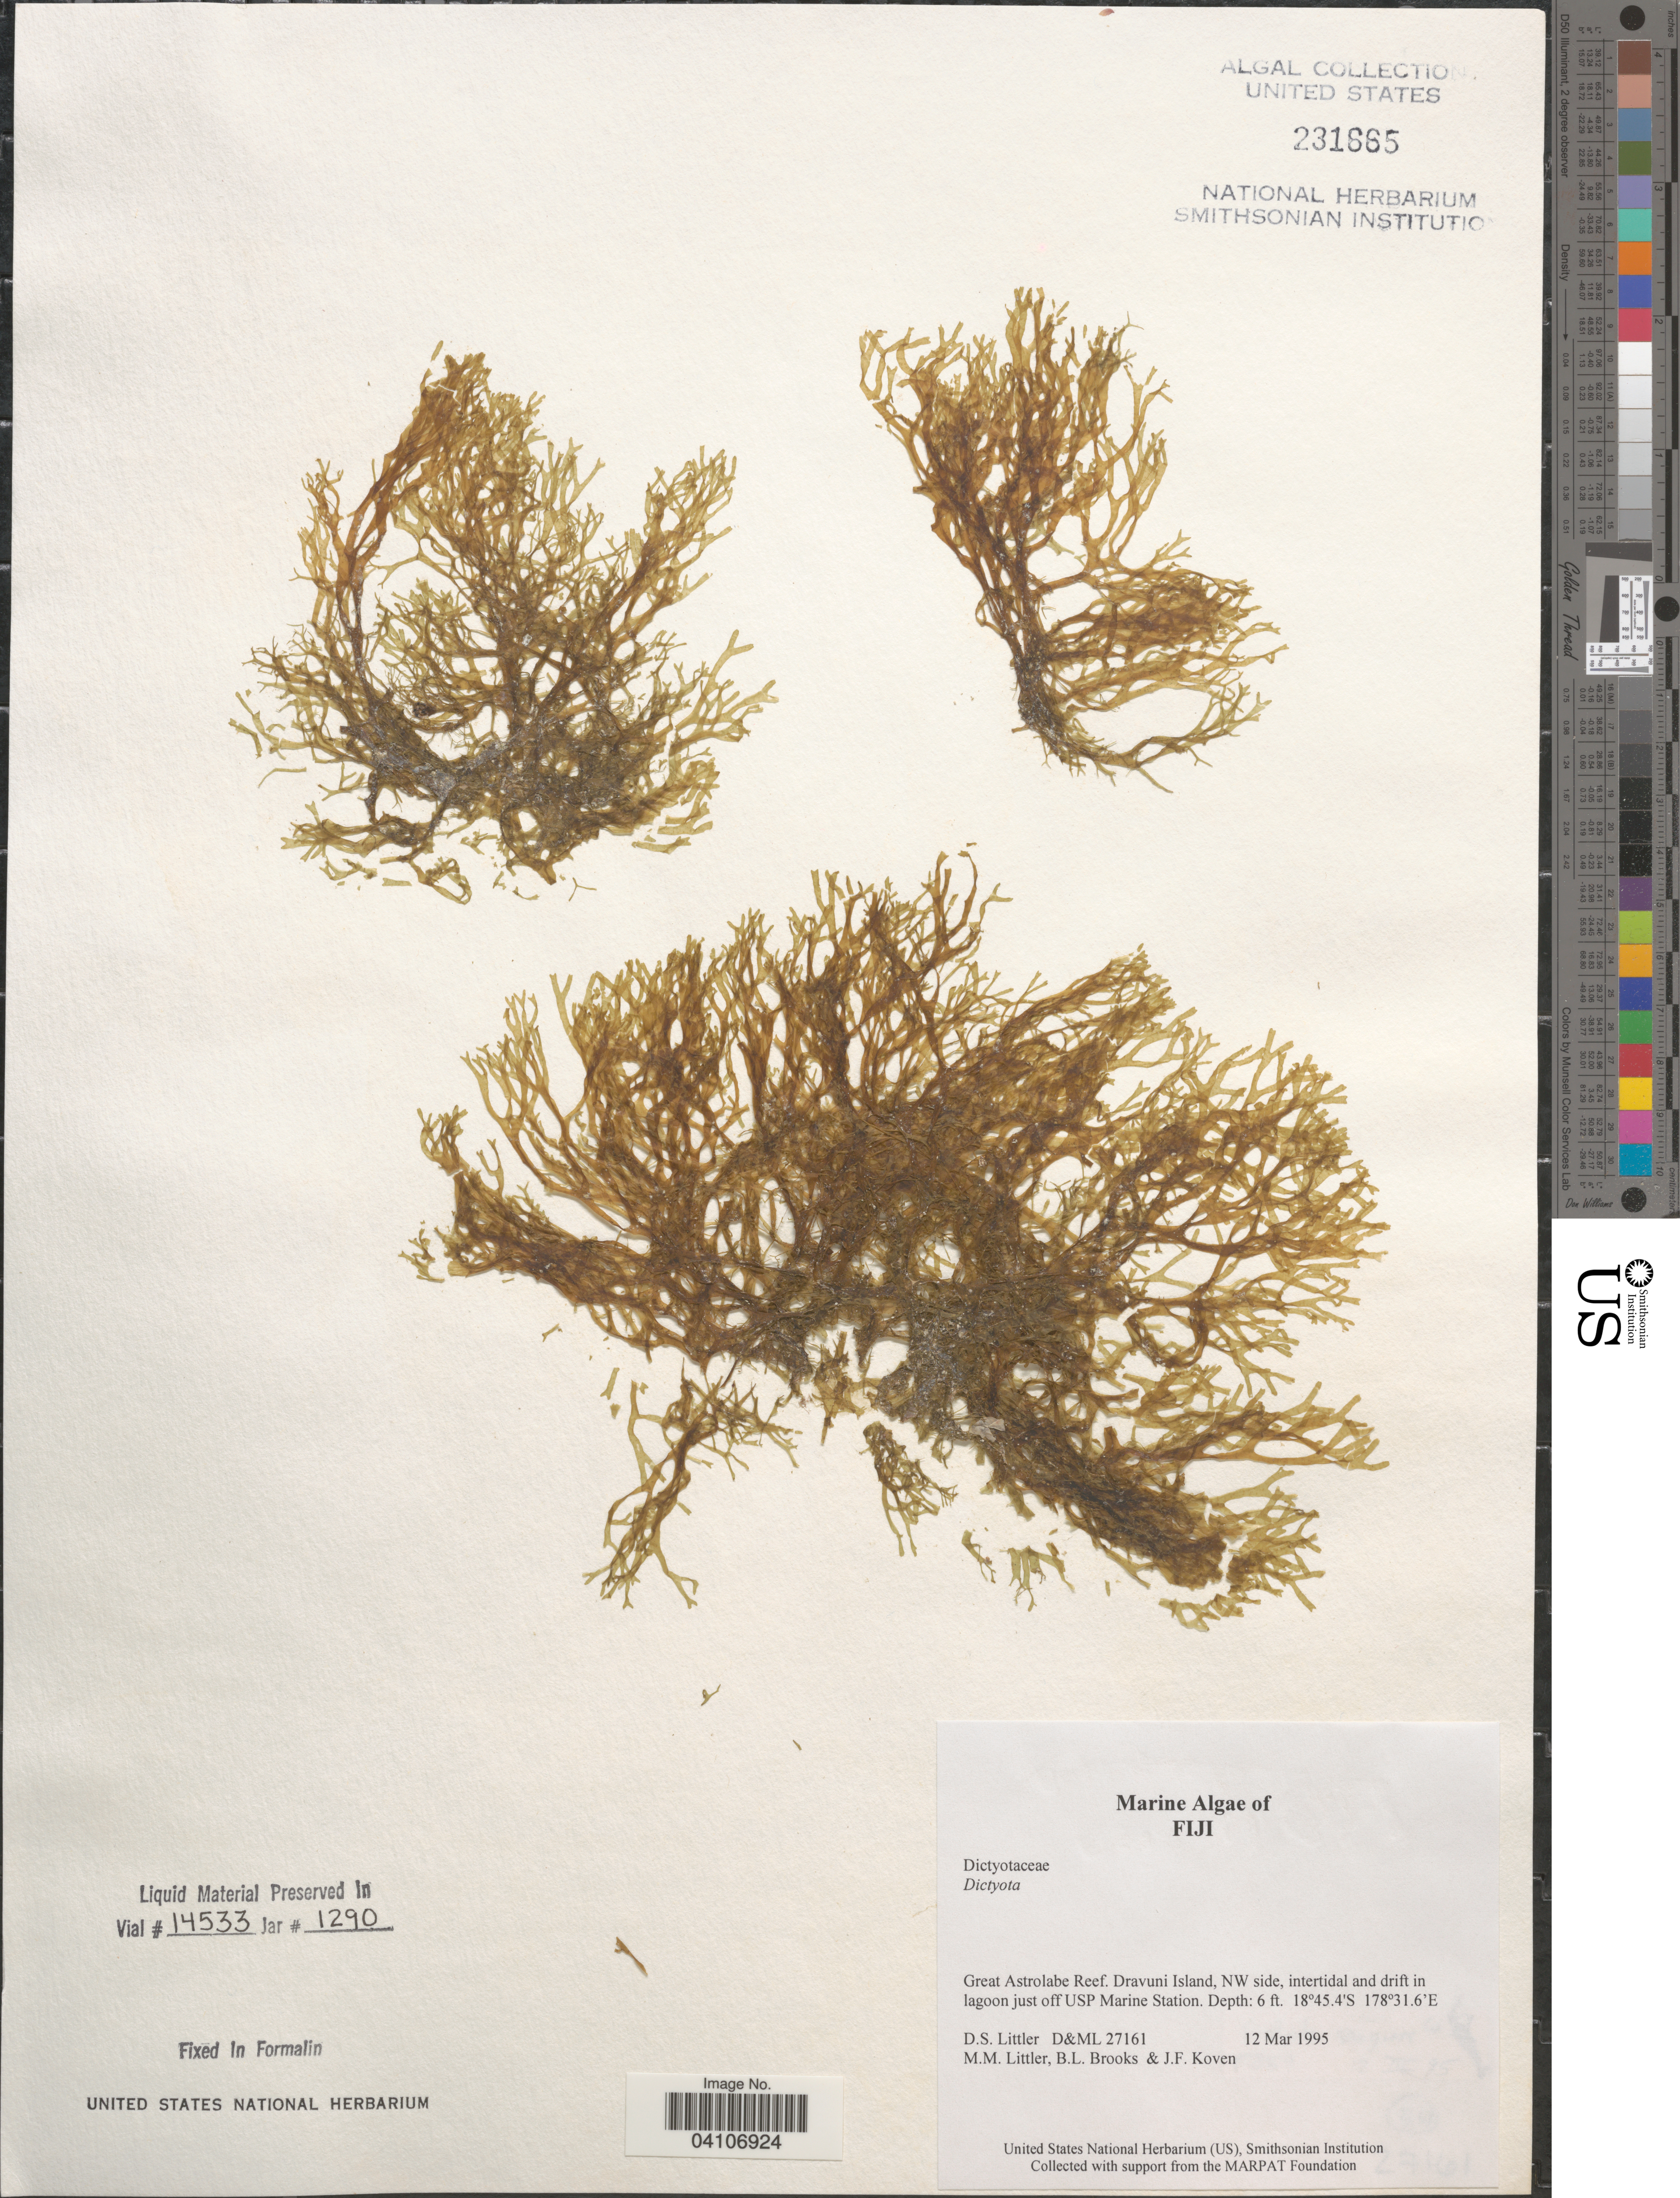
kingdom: Chromista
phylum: Ochrophyta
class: Phaeophyceae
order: Dictyotales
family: Dictyotaceae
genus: Dictyota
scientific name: Dictyota sp.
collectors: D. S. Littler, B. Brooks & J. Koven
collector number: D&ML27161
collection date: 1995-03-12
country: Fiji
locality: Great Astrolabe Reef. Dravuni Island, NW side, intertidal and drift in lagoon just off USP Marine Station.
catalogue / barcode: US 231665